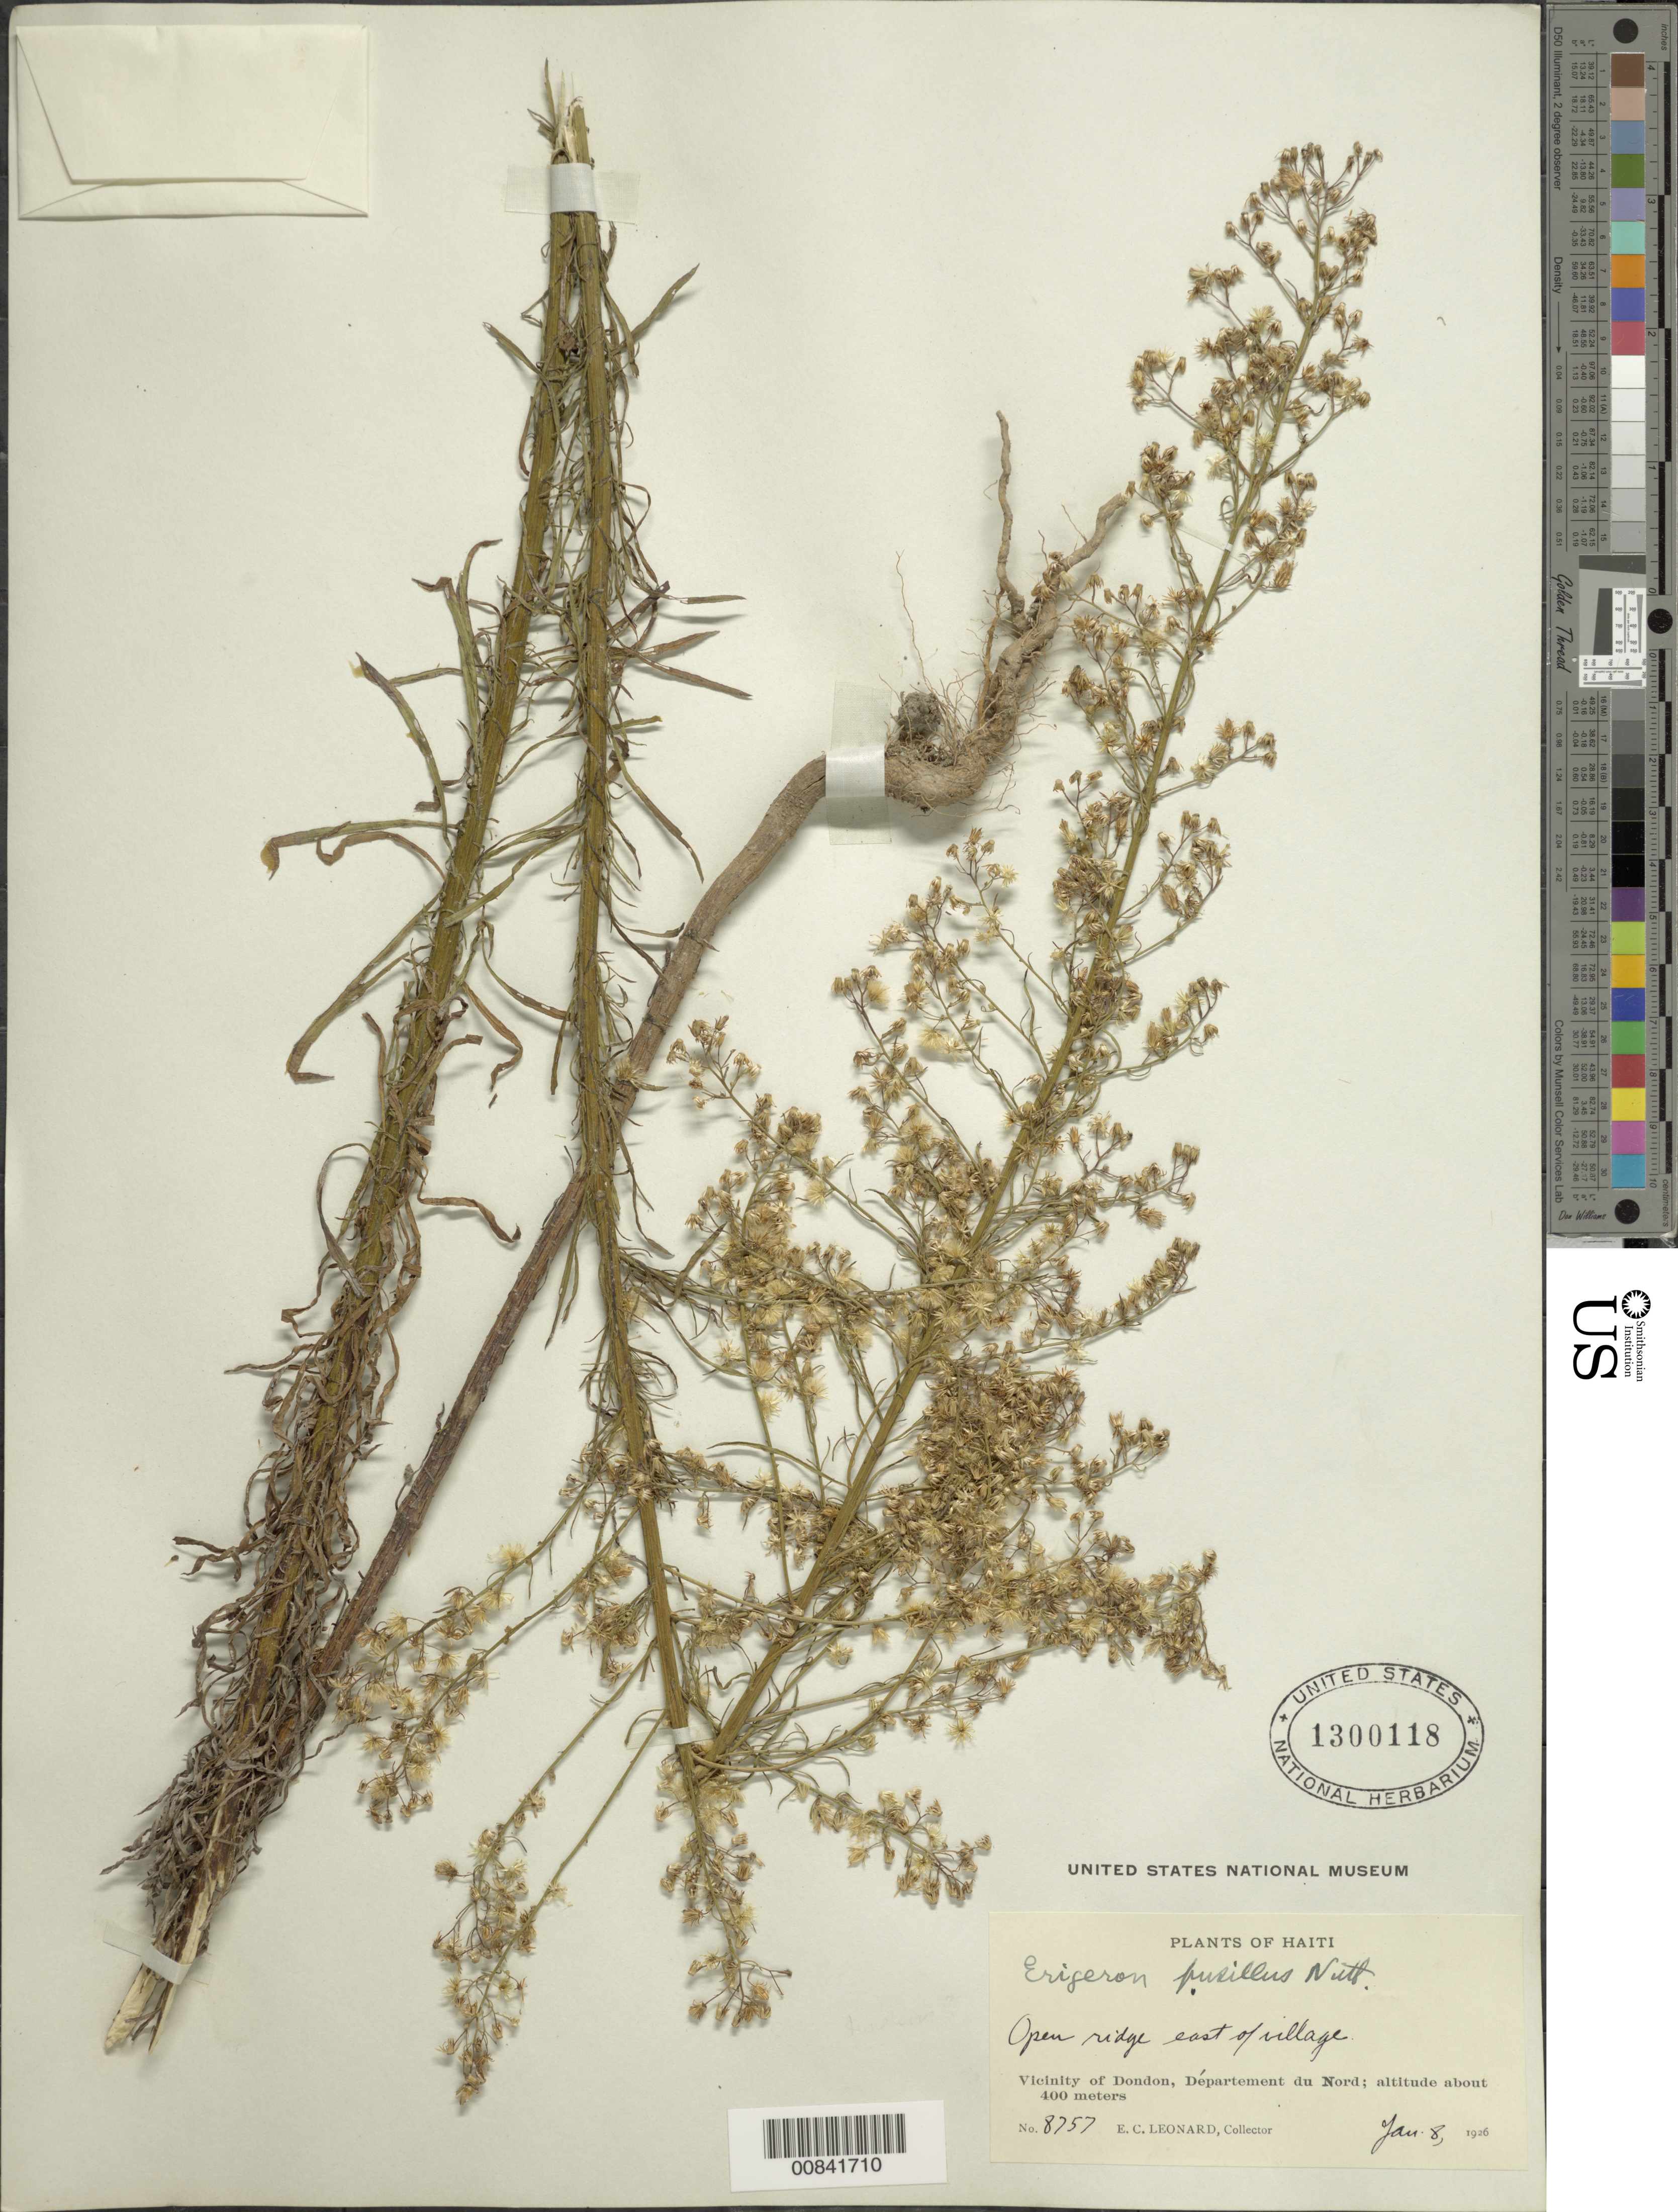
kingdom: Plantae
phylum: Tracheophyta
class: Magnoliopsida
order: Asterales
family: Asteraceae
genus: Conyza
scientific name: Conyza canadensis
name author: (L.) Cronq.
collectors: E. C. Leonard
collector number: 8757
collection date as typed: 08 Jan 1926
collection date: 1926-01-08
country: Haiti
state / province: Nord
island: Hispaniola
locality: Vicinity of Dondon, E of village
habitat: Open ridge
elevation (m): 400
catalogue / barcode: US 1300118